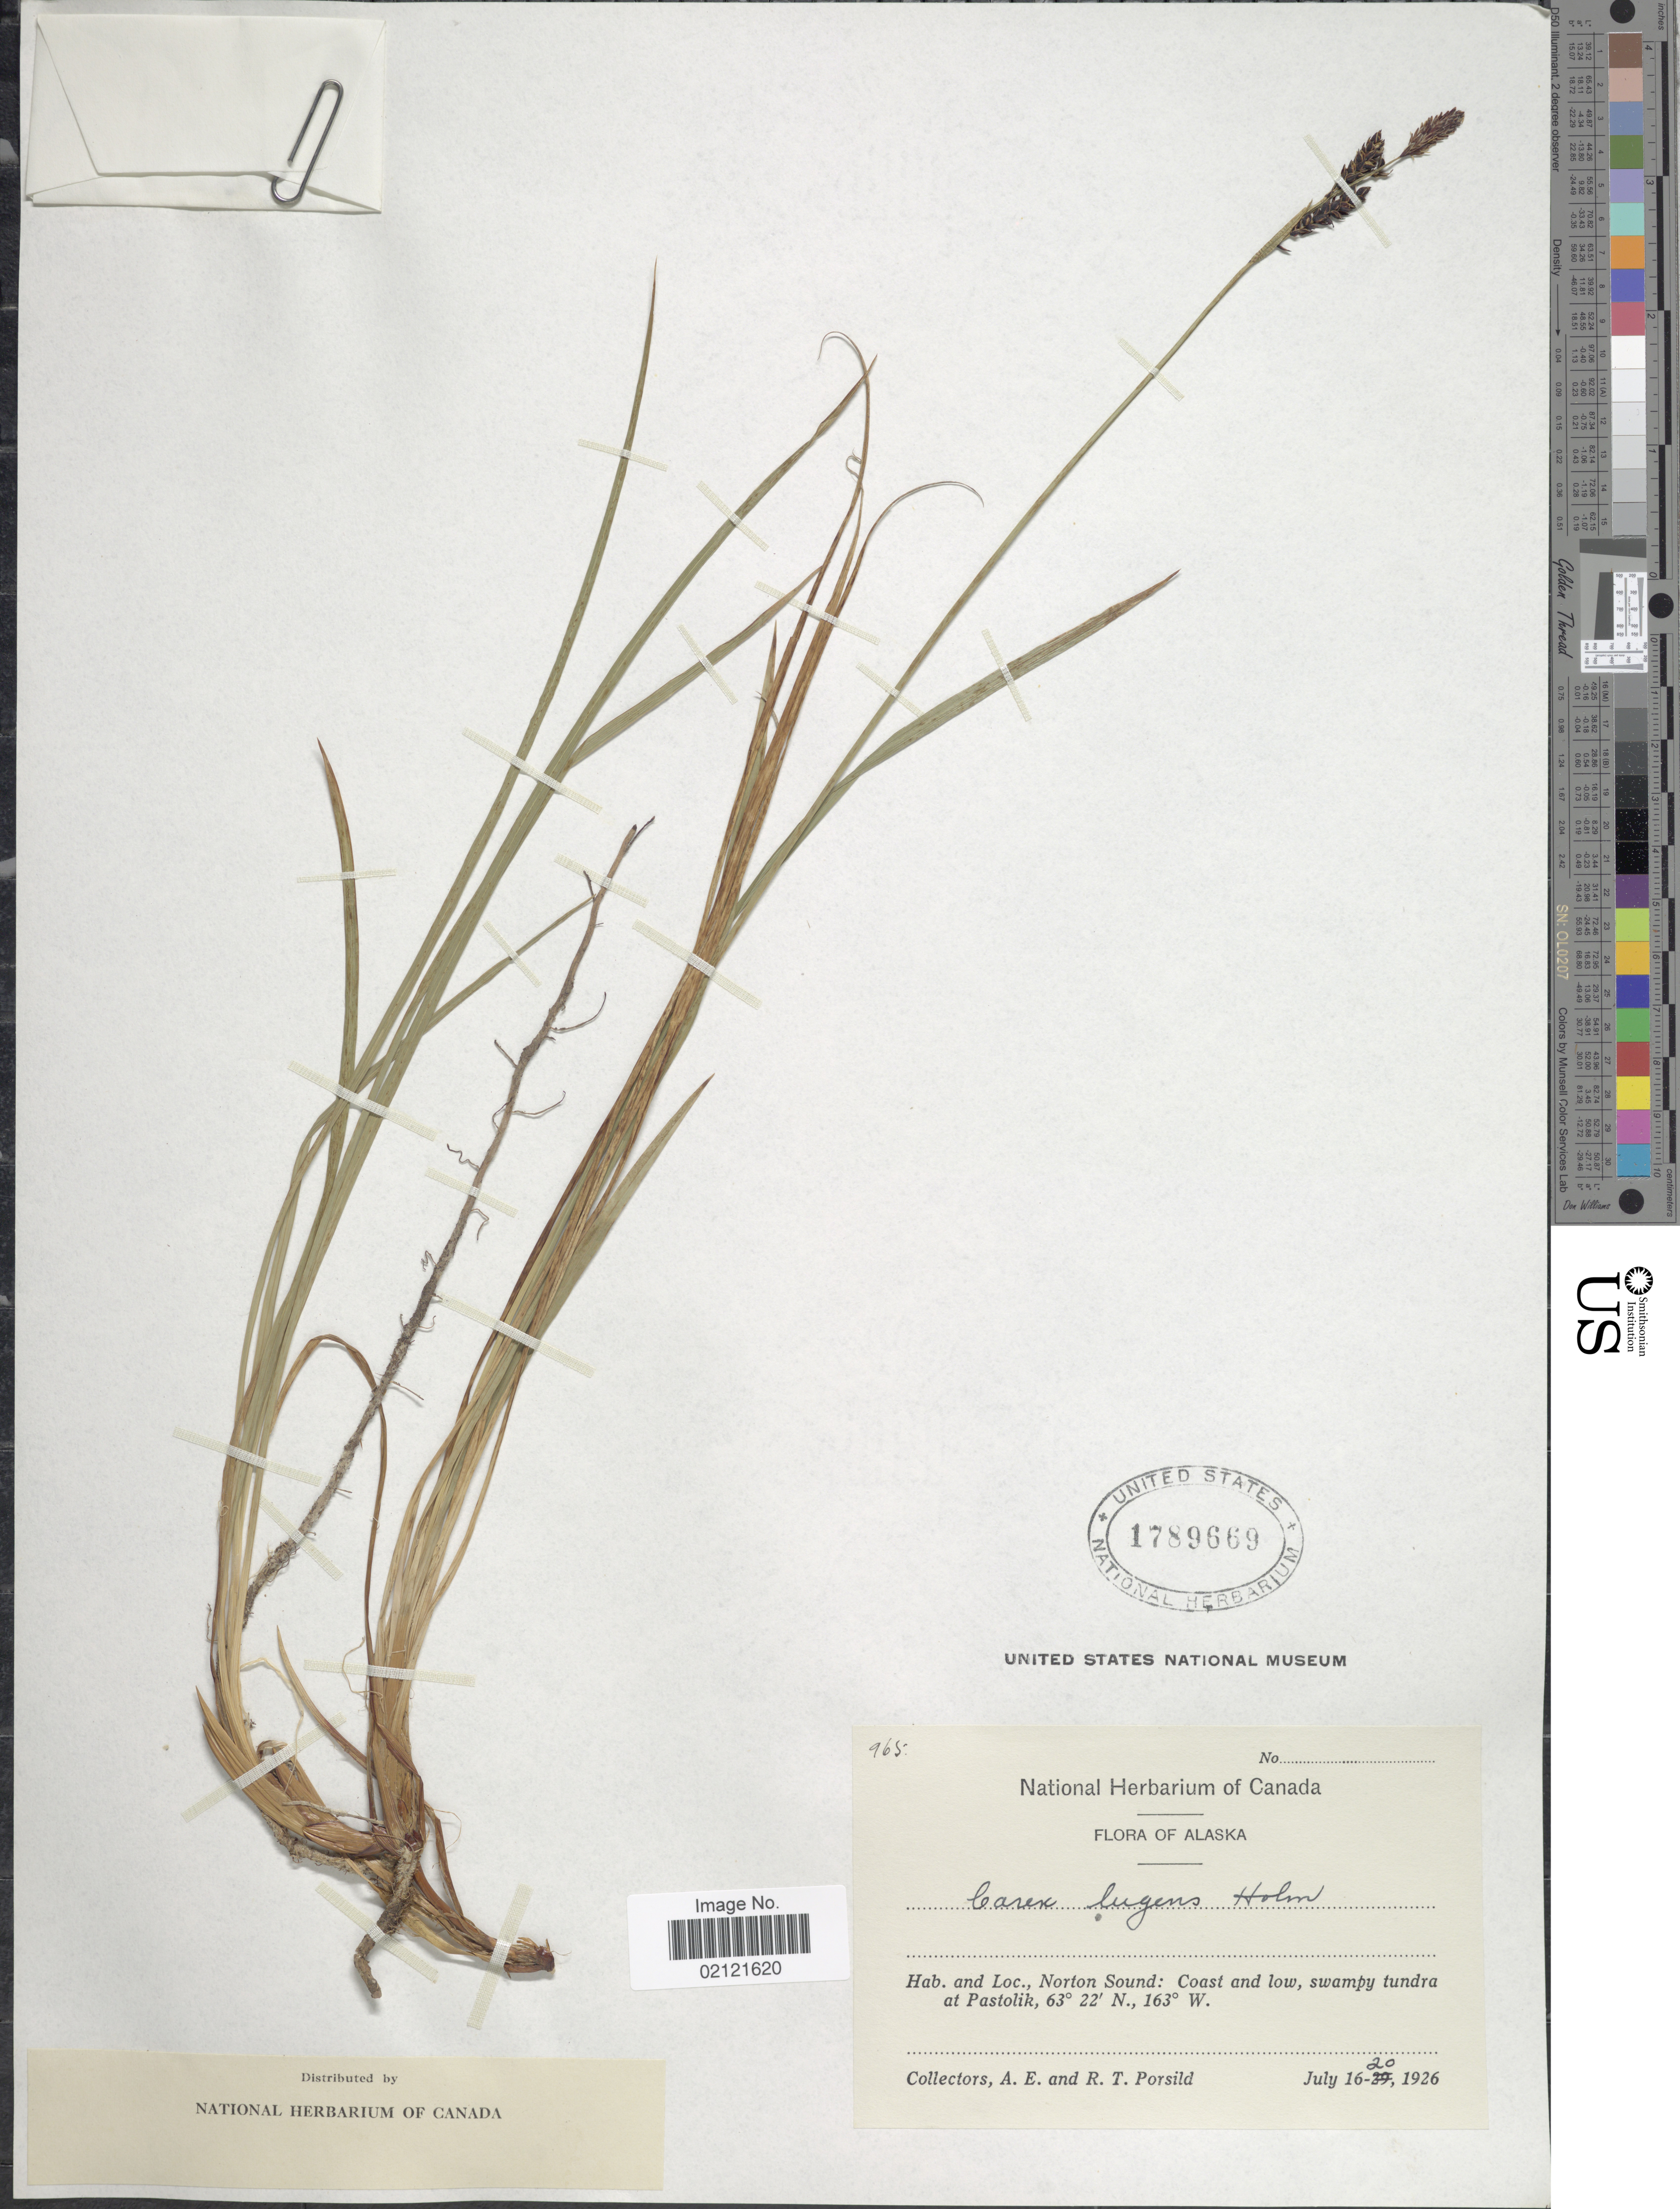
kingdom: Plantae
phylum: Tracheophyta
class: Liliopsida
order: Poales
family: Cyperaceae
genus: Carex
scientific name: Carex bigelowii subsp. lugens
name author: (Holm) T.V. Egorova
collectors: A. E. Porsild & R. T. Porsild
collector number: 965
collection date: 1926-07-16/1926-07-20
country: United States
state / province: Alaska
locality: Norton Sound: Coast and low, swampy tundra at Pastolik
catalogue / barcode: US 1789669